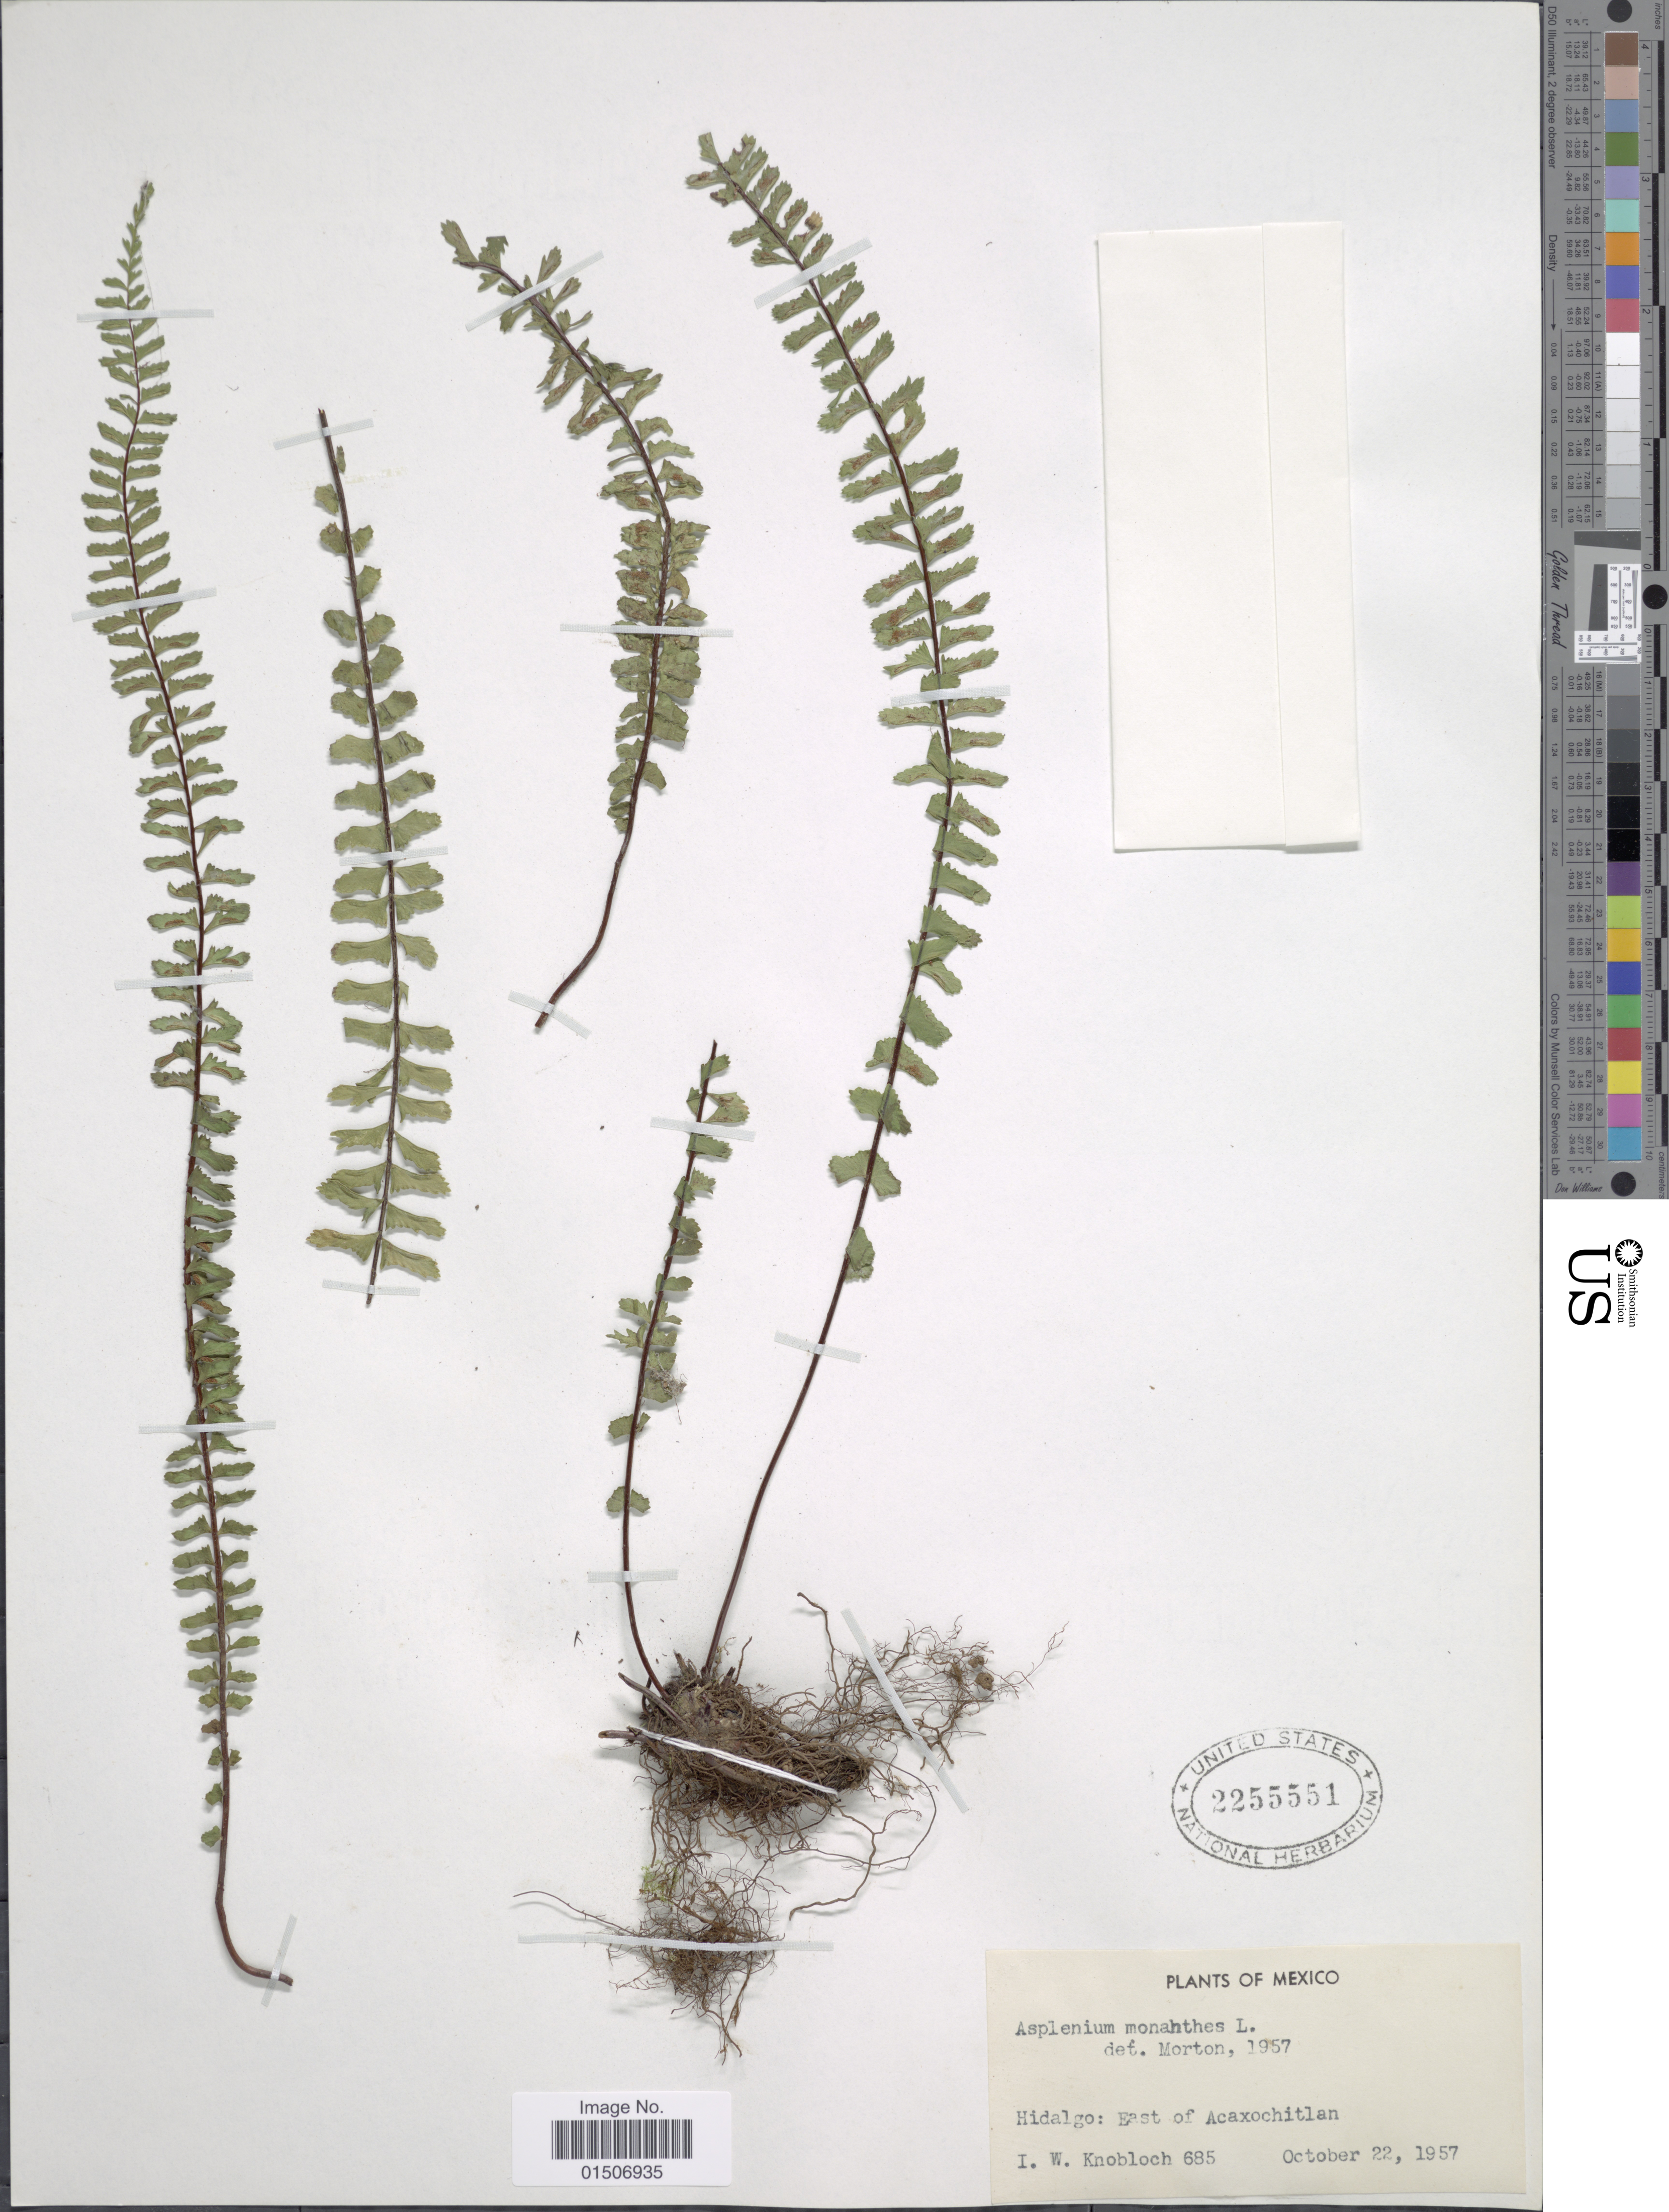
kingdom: Plantae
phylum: Tracheophyta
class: Polypodiopsida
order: Polypodiales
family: Aspleniaceae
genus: Asplenium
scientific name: Asplenium monanthes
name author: L.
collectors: I. W. Knobloch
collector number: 685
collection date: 1957-10-22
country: Mexico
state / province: Hidalgo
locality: East of Acaxochitlan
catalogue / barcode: US 2255551